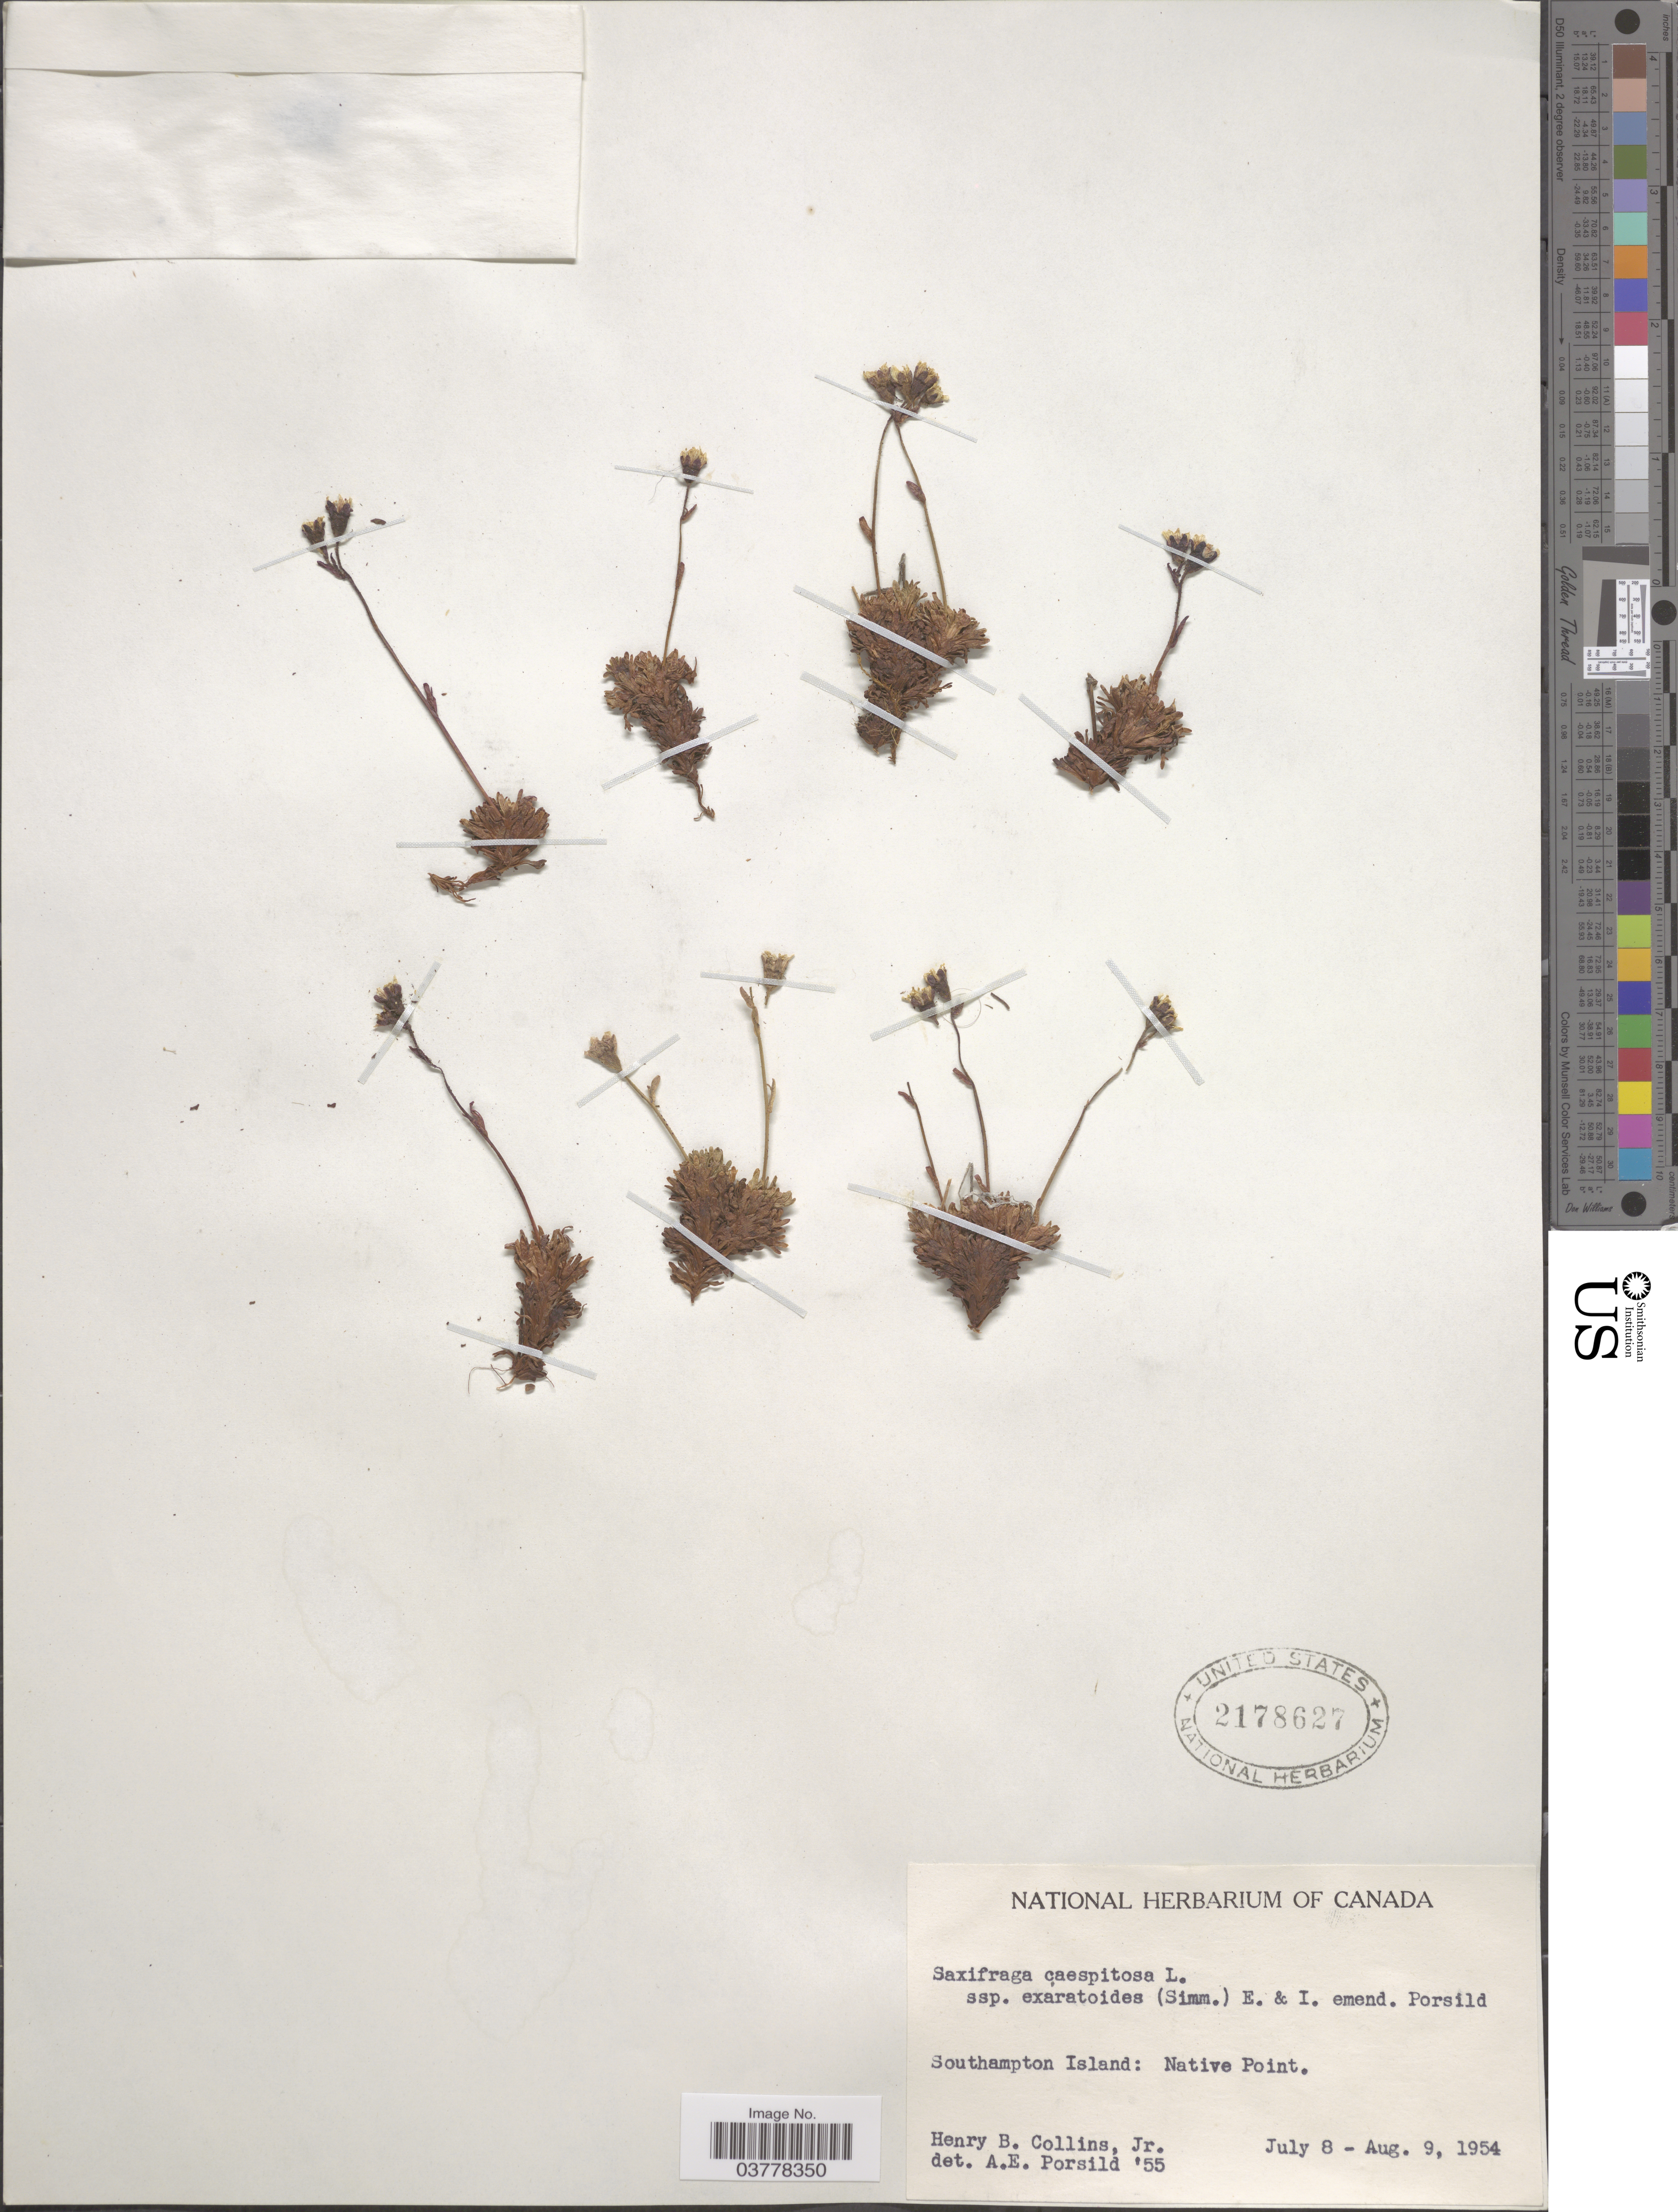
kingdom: Plantae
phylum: Tracheophyta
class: Magnoliopsida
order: Saxifragales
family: Saxifragaceae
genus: Saxifraga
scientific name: Saxifraga caespitosa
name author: L.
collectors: H. Collins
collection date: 1954-07-08/1954-08-09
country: Canada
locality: Southampton Island: Native Point.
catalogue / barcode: US 2178627